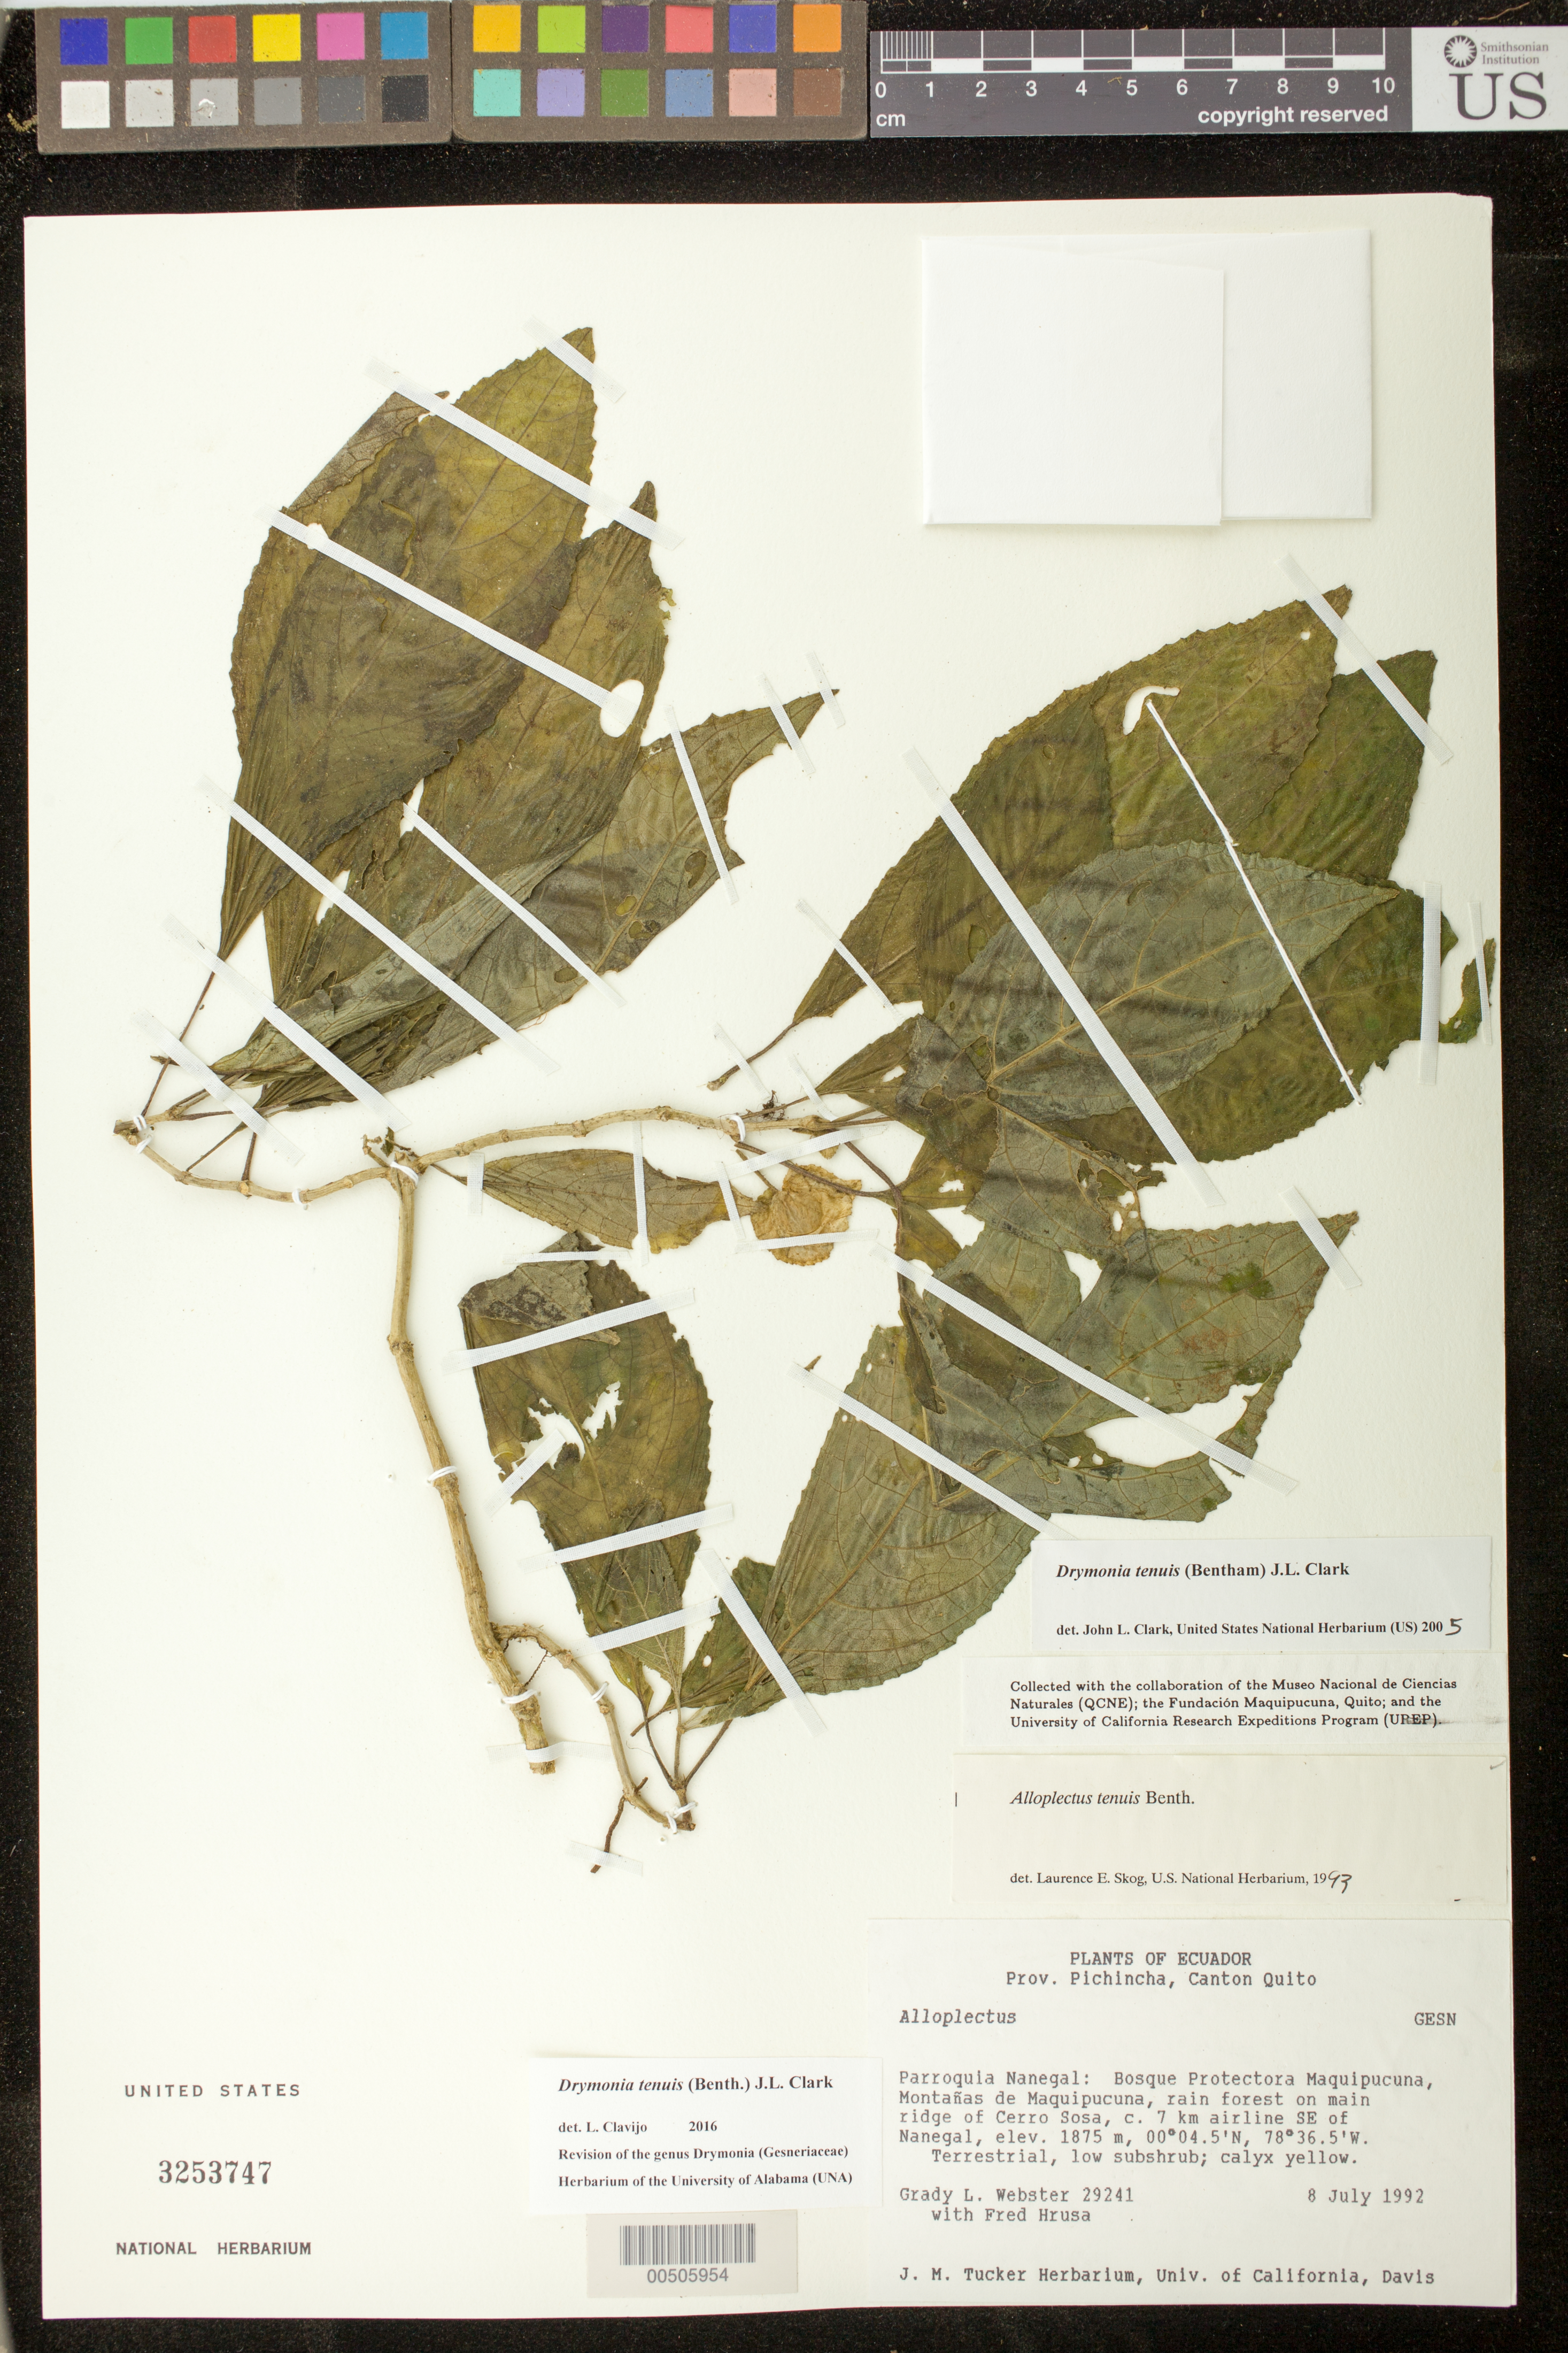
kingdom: Plantae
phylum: Tracheophyta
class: Magnoliopsida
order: Lamiales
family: Gesneriaceae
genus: Drymonia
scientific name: Drymonia tenuis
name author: (Benth.) J.L. Clark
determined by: Clark, J. L., (SEL), The Marie Selby Botanical Garden (UNITED STATES)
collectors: G. L. Webster & G. Hrusa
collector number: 29241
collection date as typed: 08 Jul 1992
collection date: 1992-07-08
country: Ecuador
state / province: Pichincha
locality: Cantón Quito, Parroquia Nanegal. Bosque Protectora Maquipucuna, Montañas de maqupucuna, main ridge of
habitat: Cerro Sosa, ca., 7 km airline SE of Nanegal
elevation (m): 1875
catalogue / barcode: US 3253747